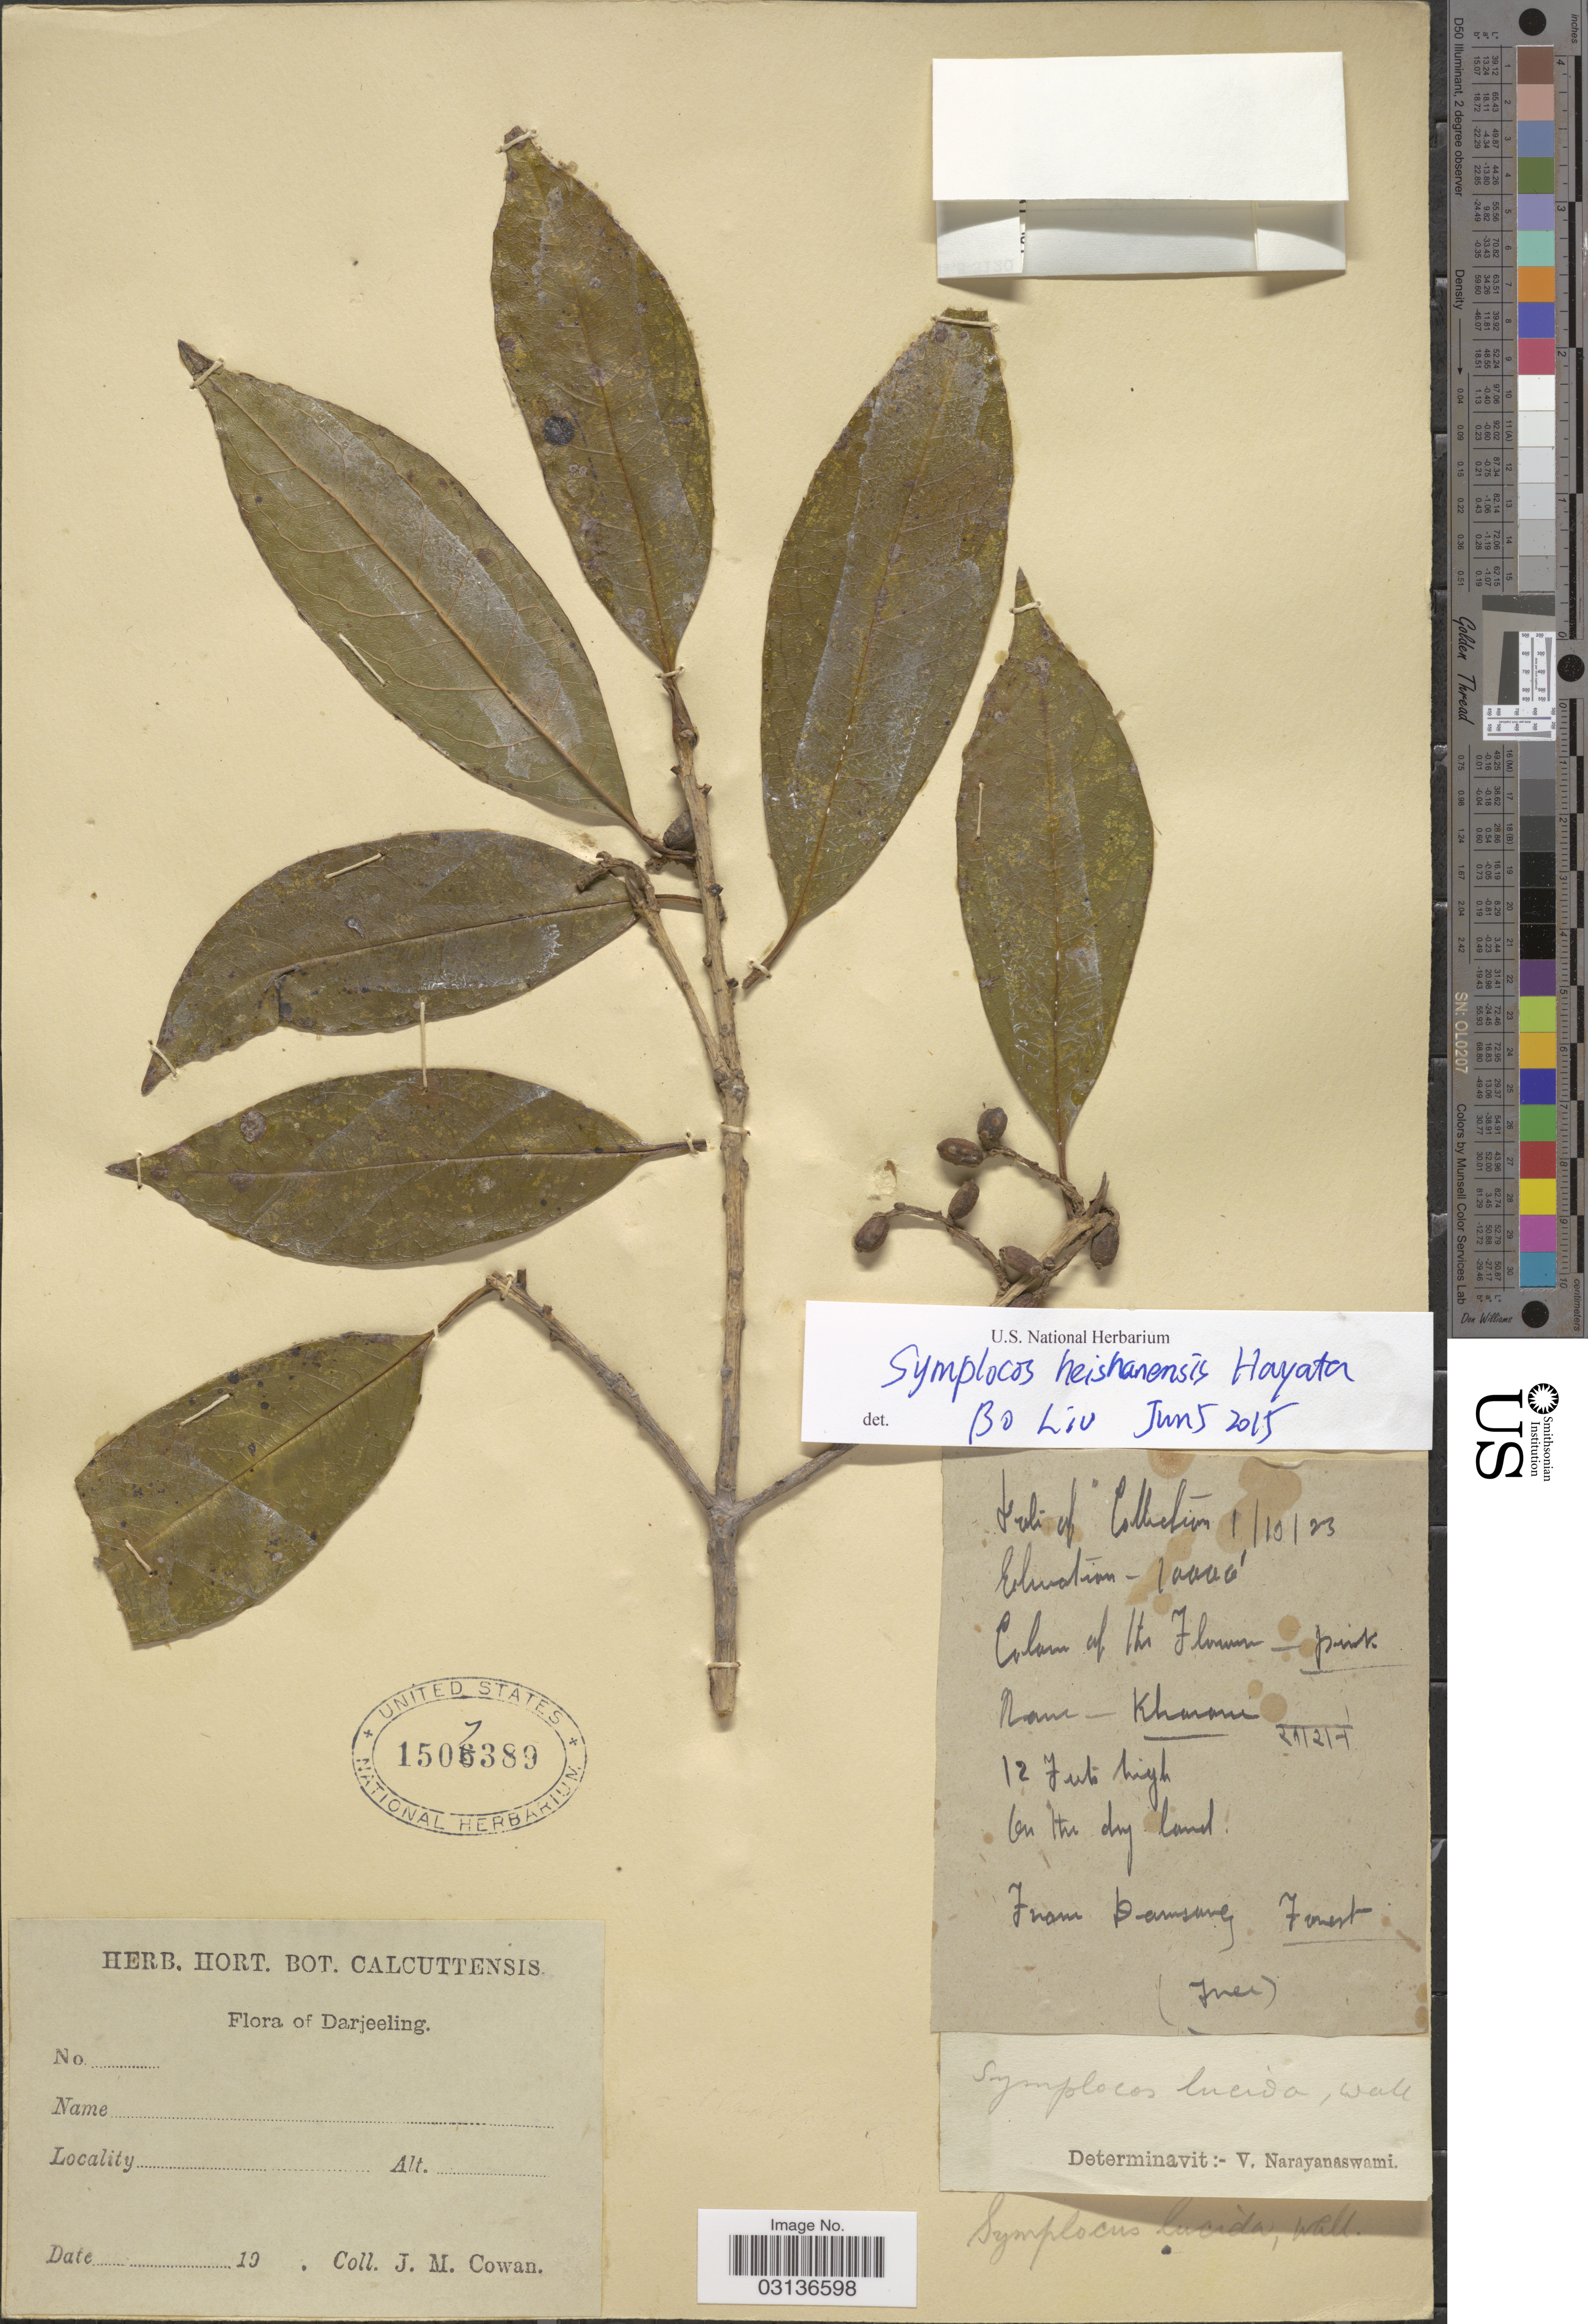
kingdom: Plantae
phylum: Tracheophyta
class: Magnoliopsida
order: Ericales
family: Symplocaceae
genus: Symplocos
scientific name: Symplocos heishanensis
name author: Hayata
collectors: J. M. Cowan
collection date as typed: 19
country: India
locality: Darjeeling.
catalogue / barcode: US 1507389